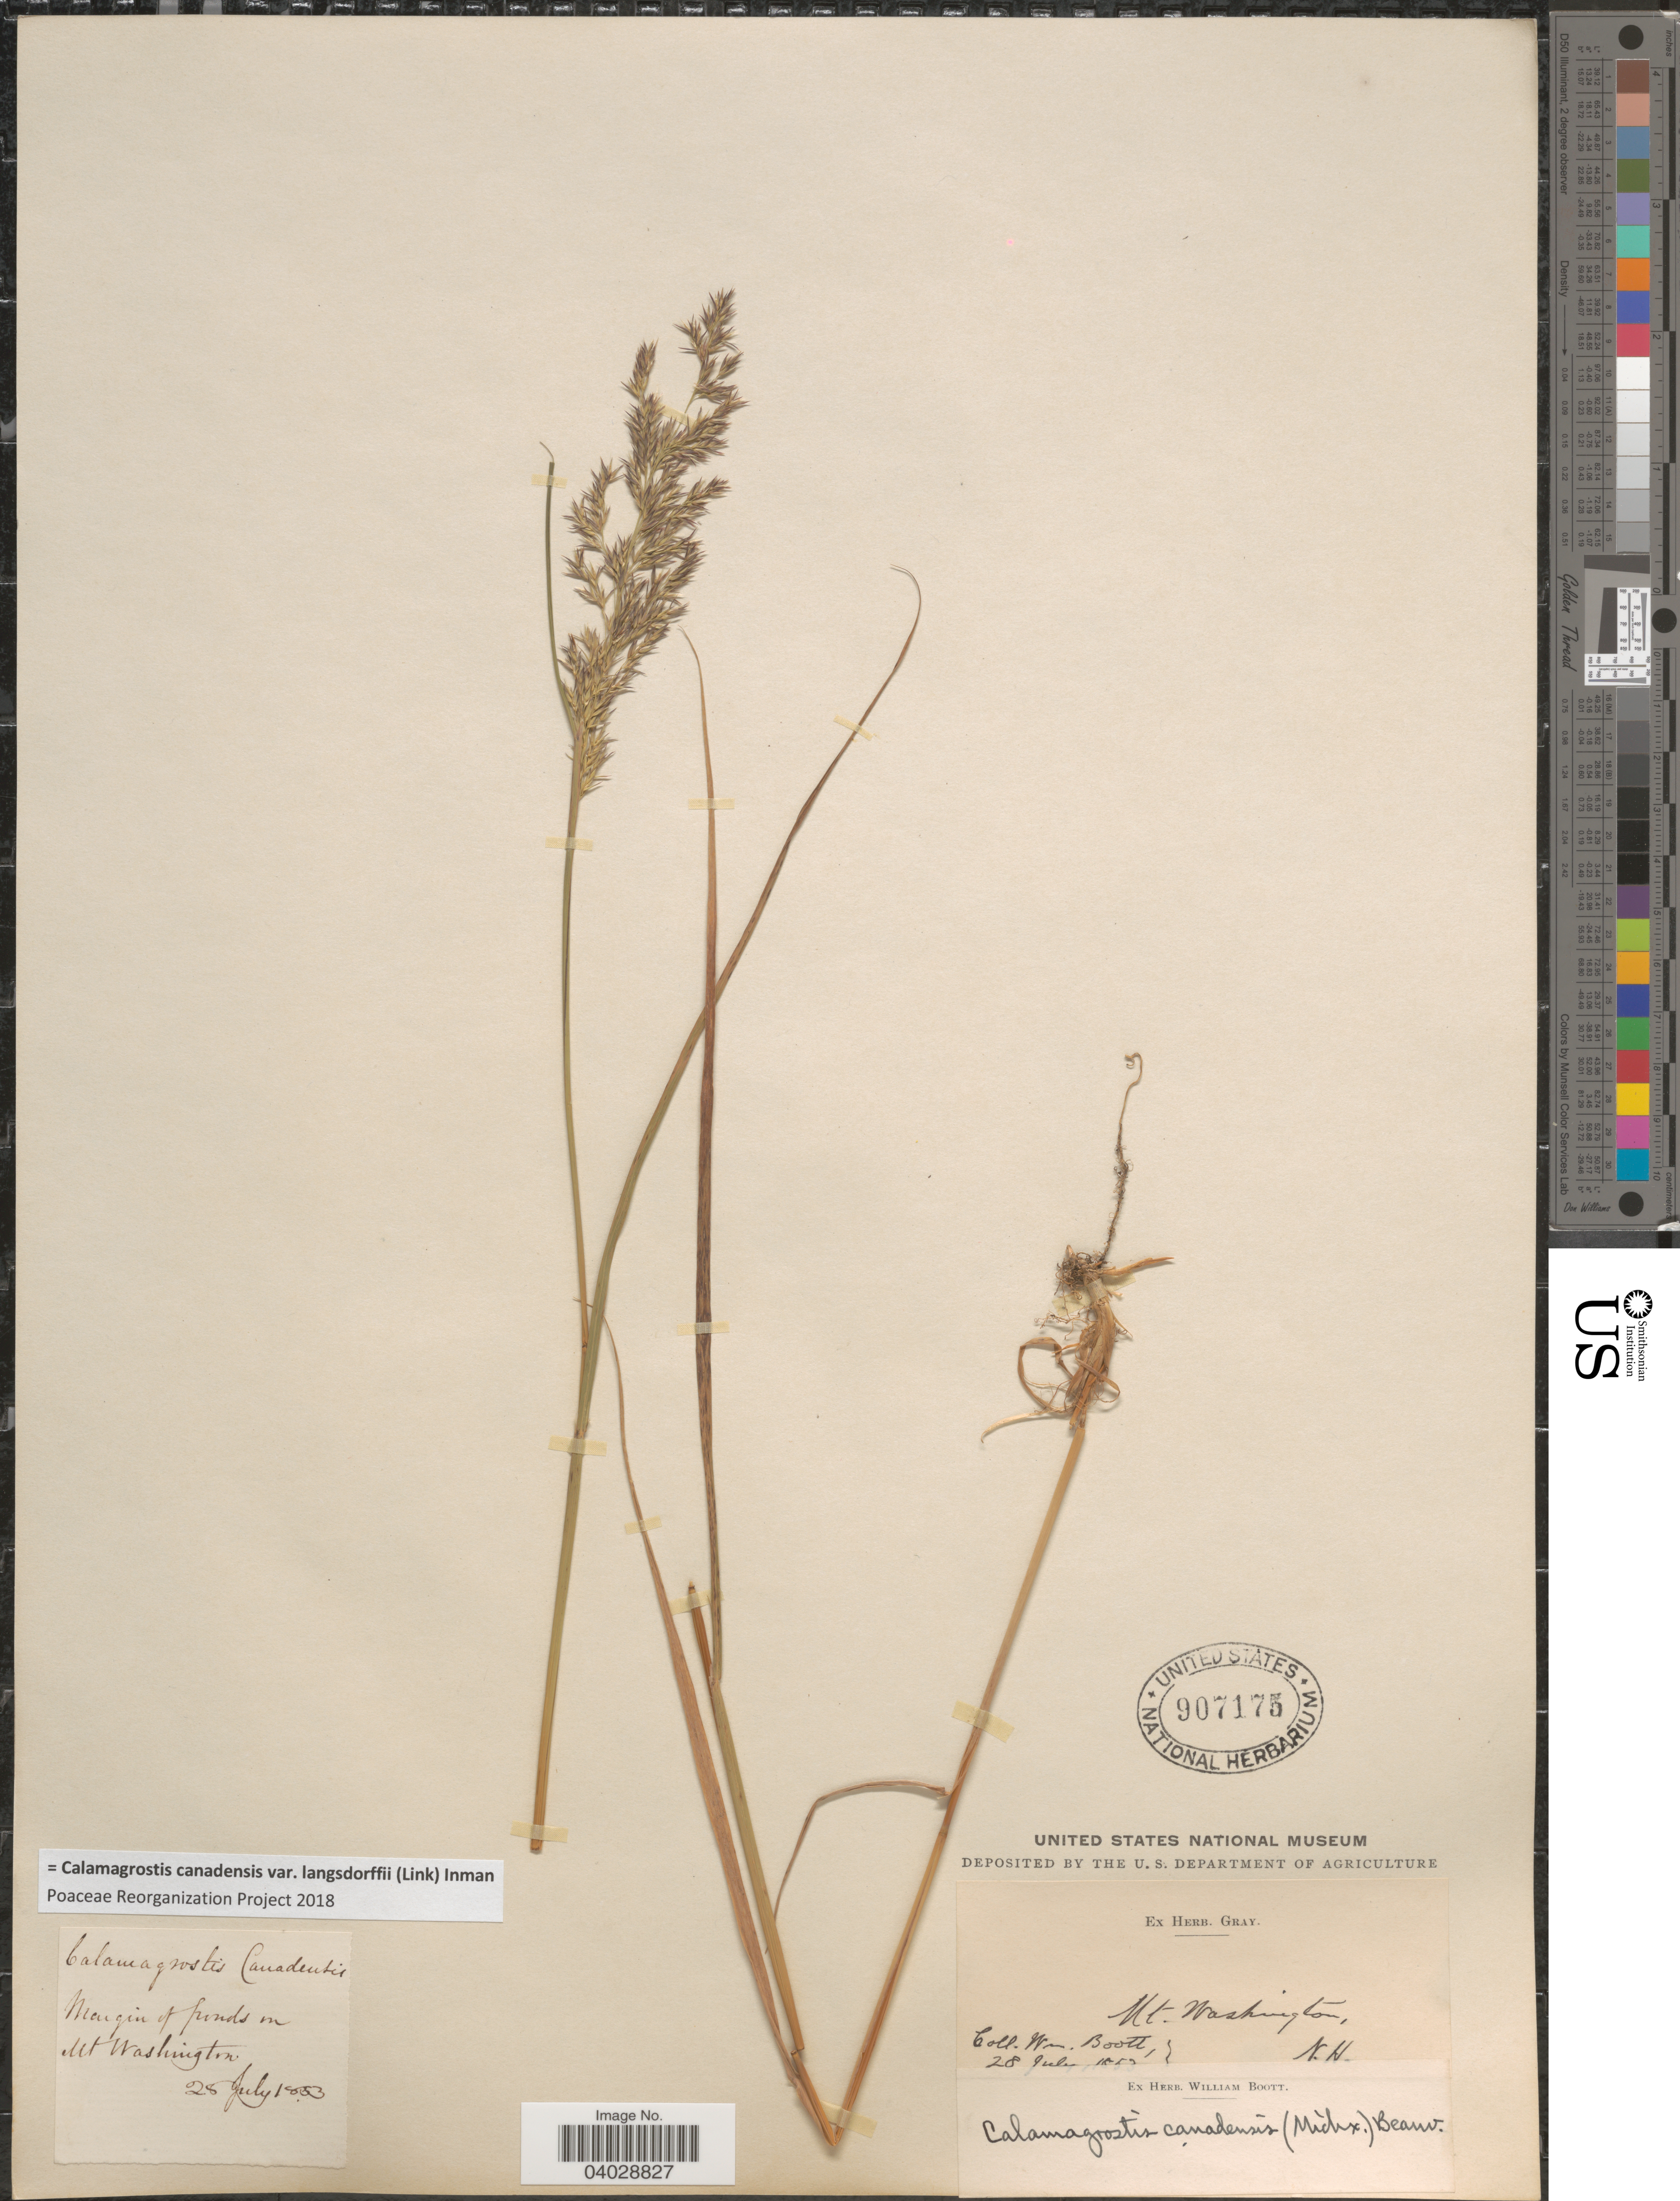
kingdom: Plantae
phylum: Tracheophyta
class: Liliopsida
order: Poales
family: Poaceae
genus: Calamagrostis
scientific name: Calamagrostis canadensis var. langsdorffii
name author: (Link) Inman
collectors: W. Boott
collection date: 1853-07-28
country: United States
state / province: New Hampshire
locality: Margin of ponds on Mt. Washington.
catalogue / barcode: US 907175